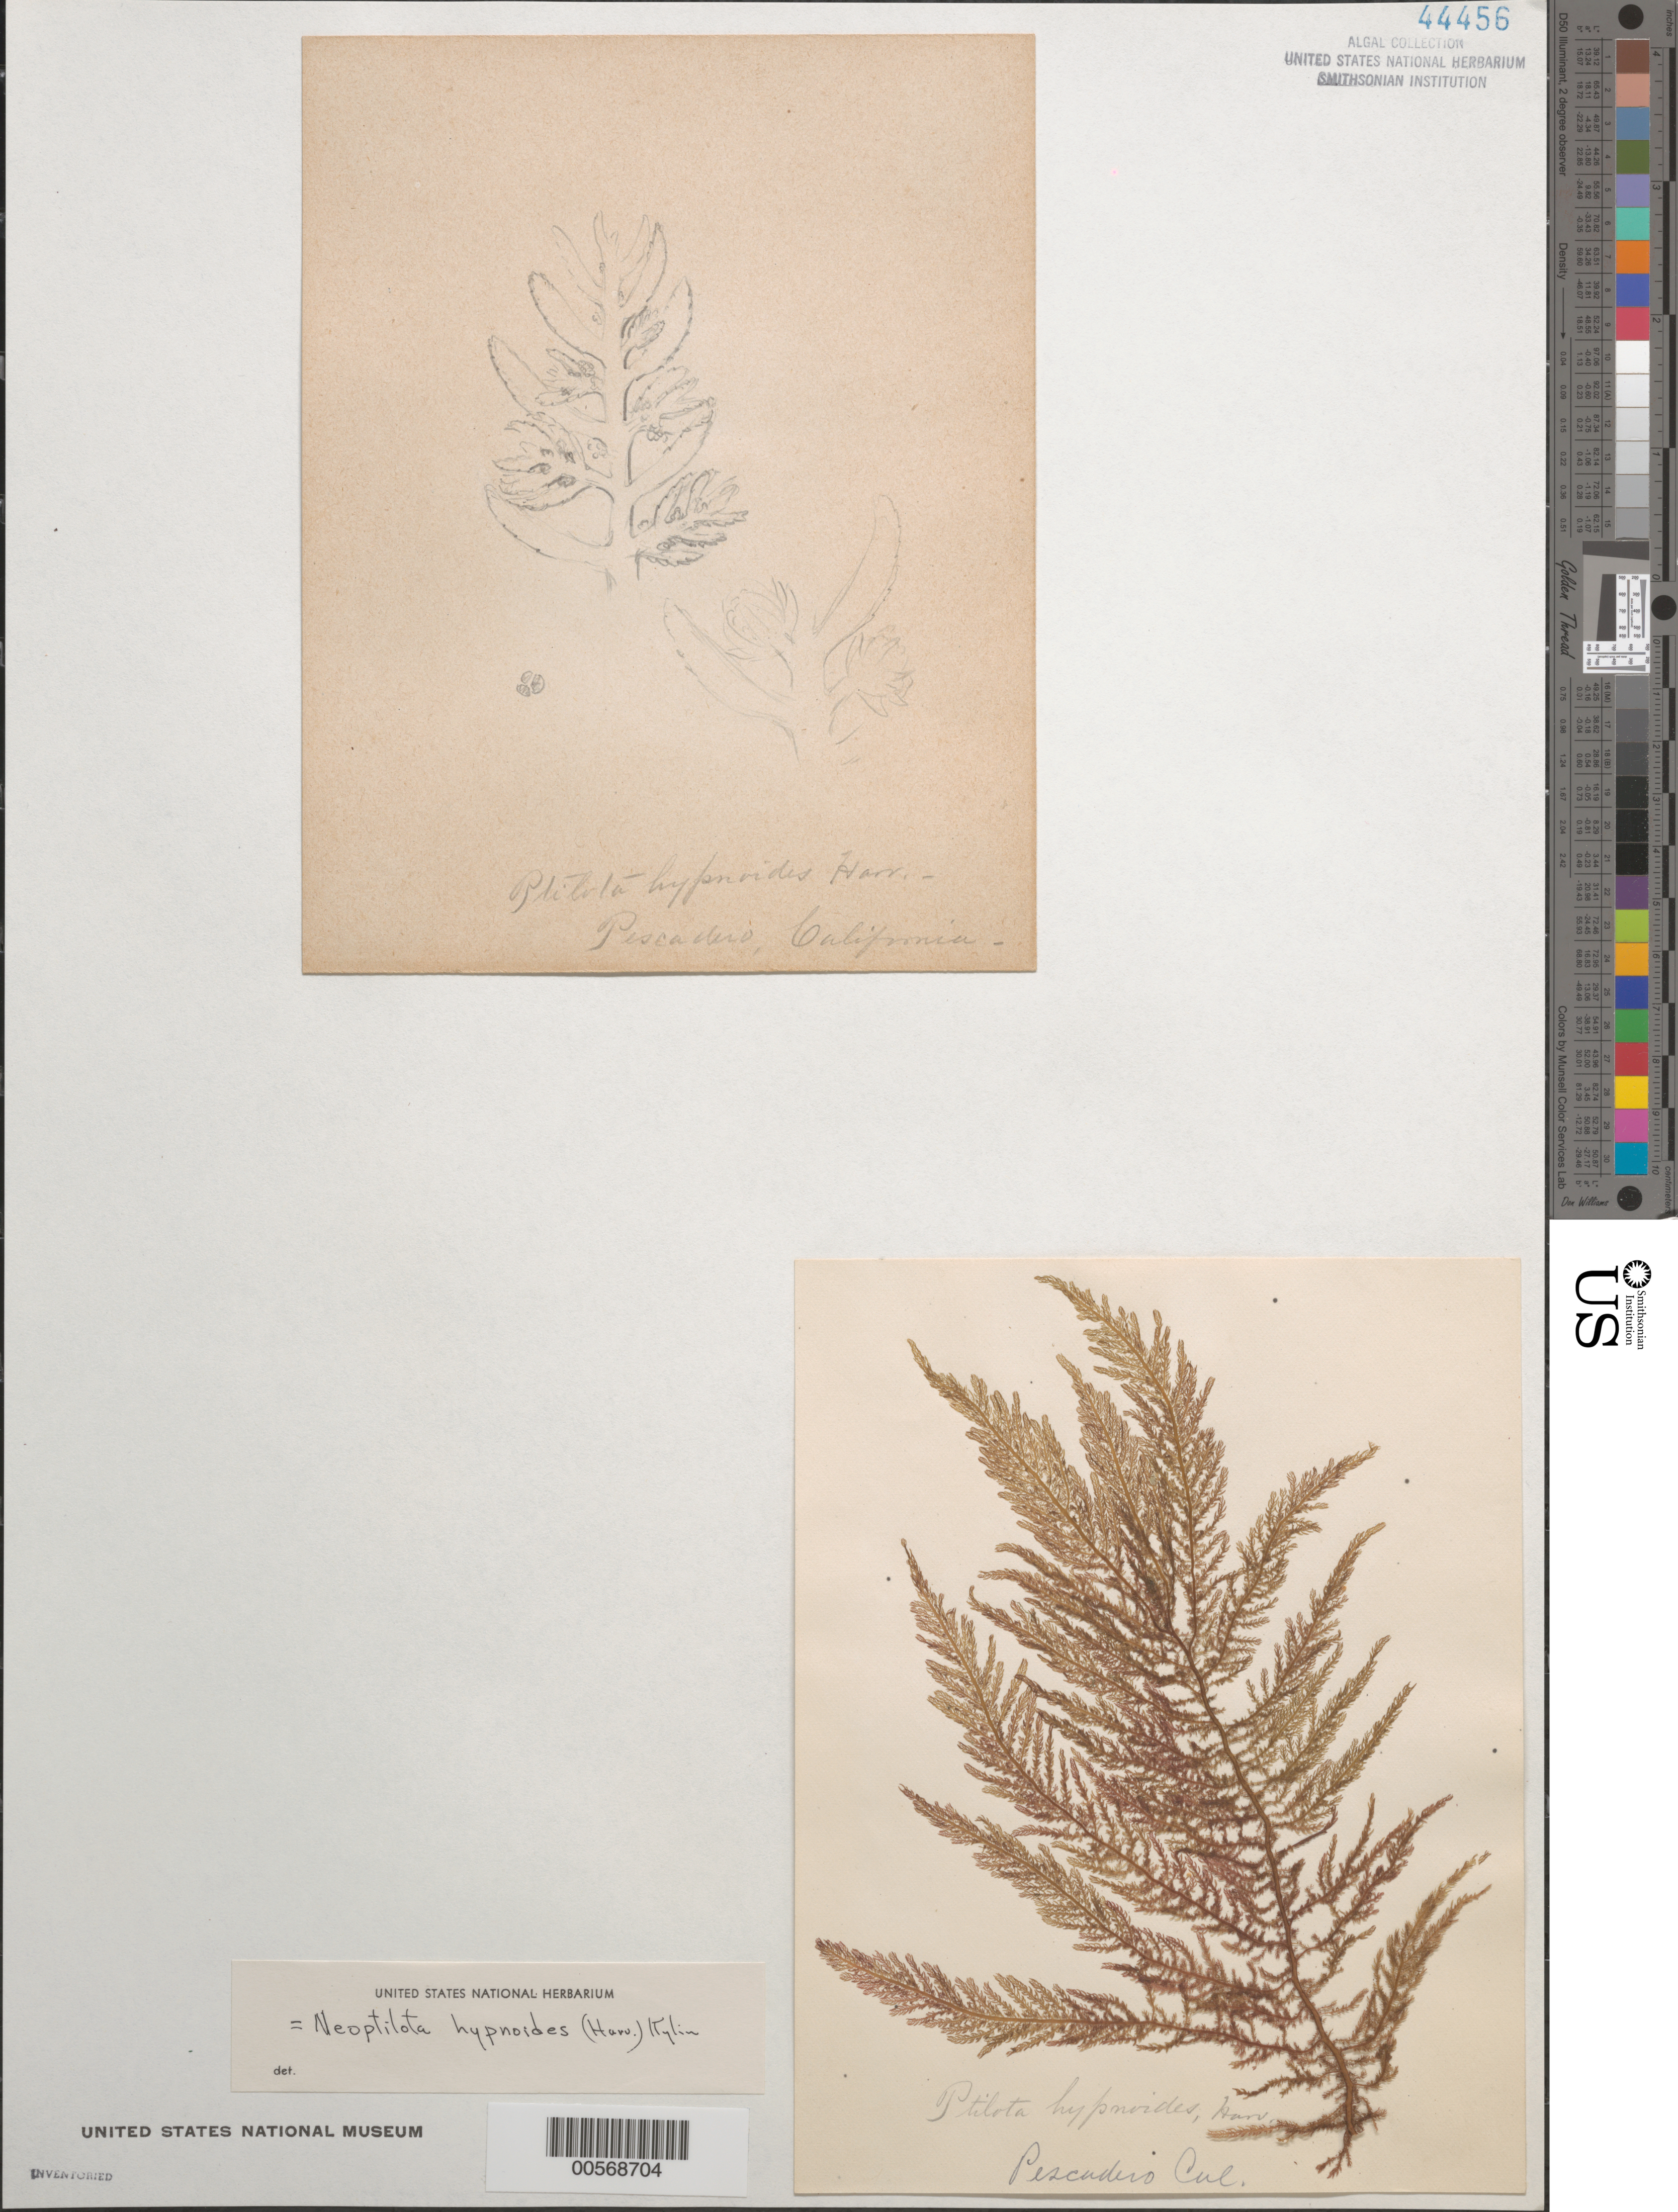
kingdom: Plantae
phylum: Rhodophyta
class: Florideophyceae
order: Ceramiales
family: Wrangeliaceae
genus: Ptilota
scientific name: Ptilota hypnoides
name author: Harv. in Hook. & Arn.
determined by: Algae name updating Project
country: United States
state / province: California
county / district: San Mateo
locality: Pescadero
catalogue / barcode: US 44456